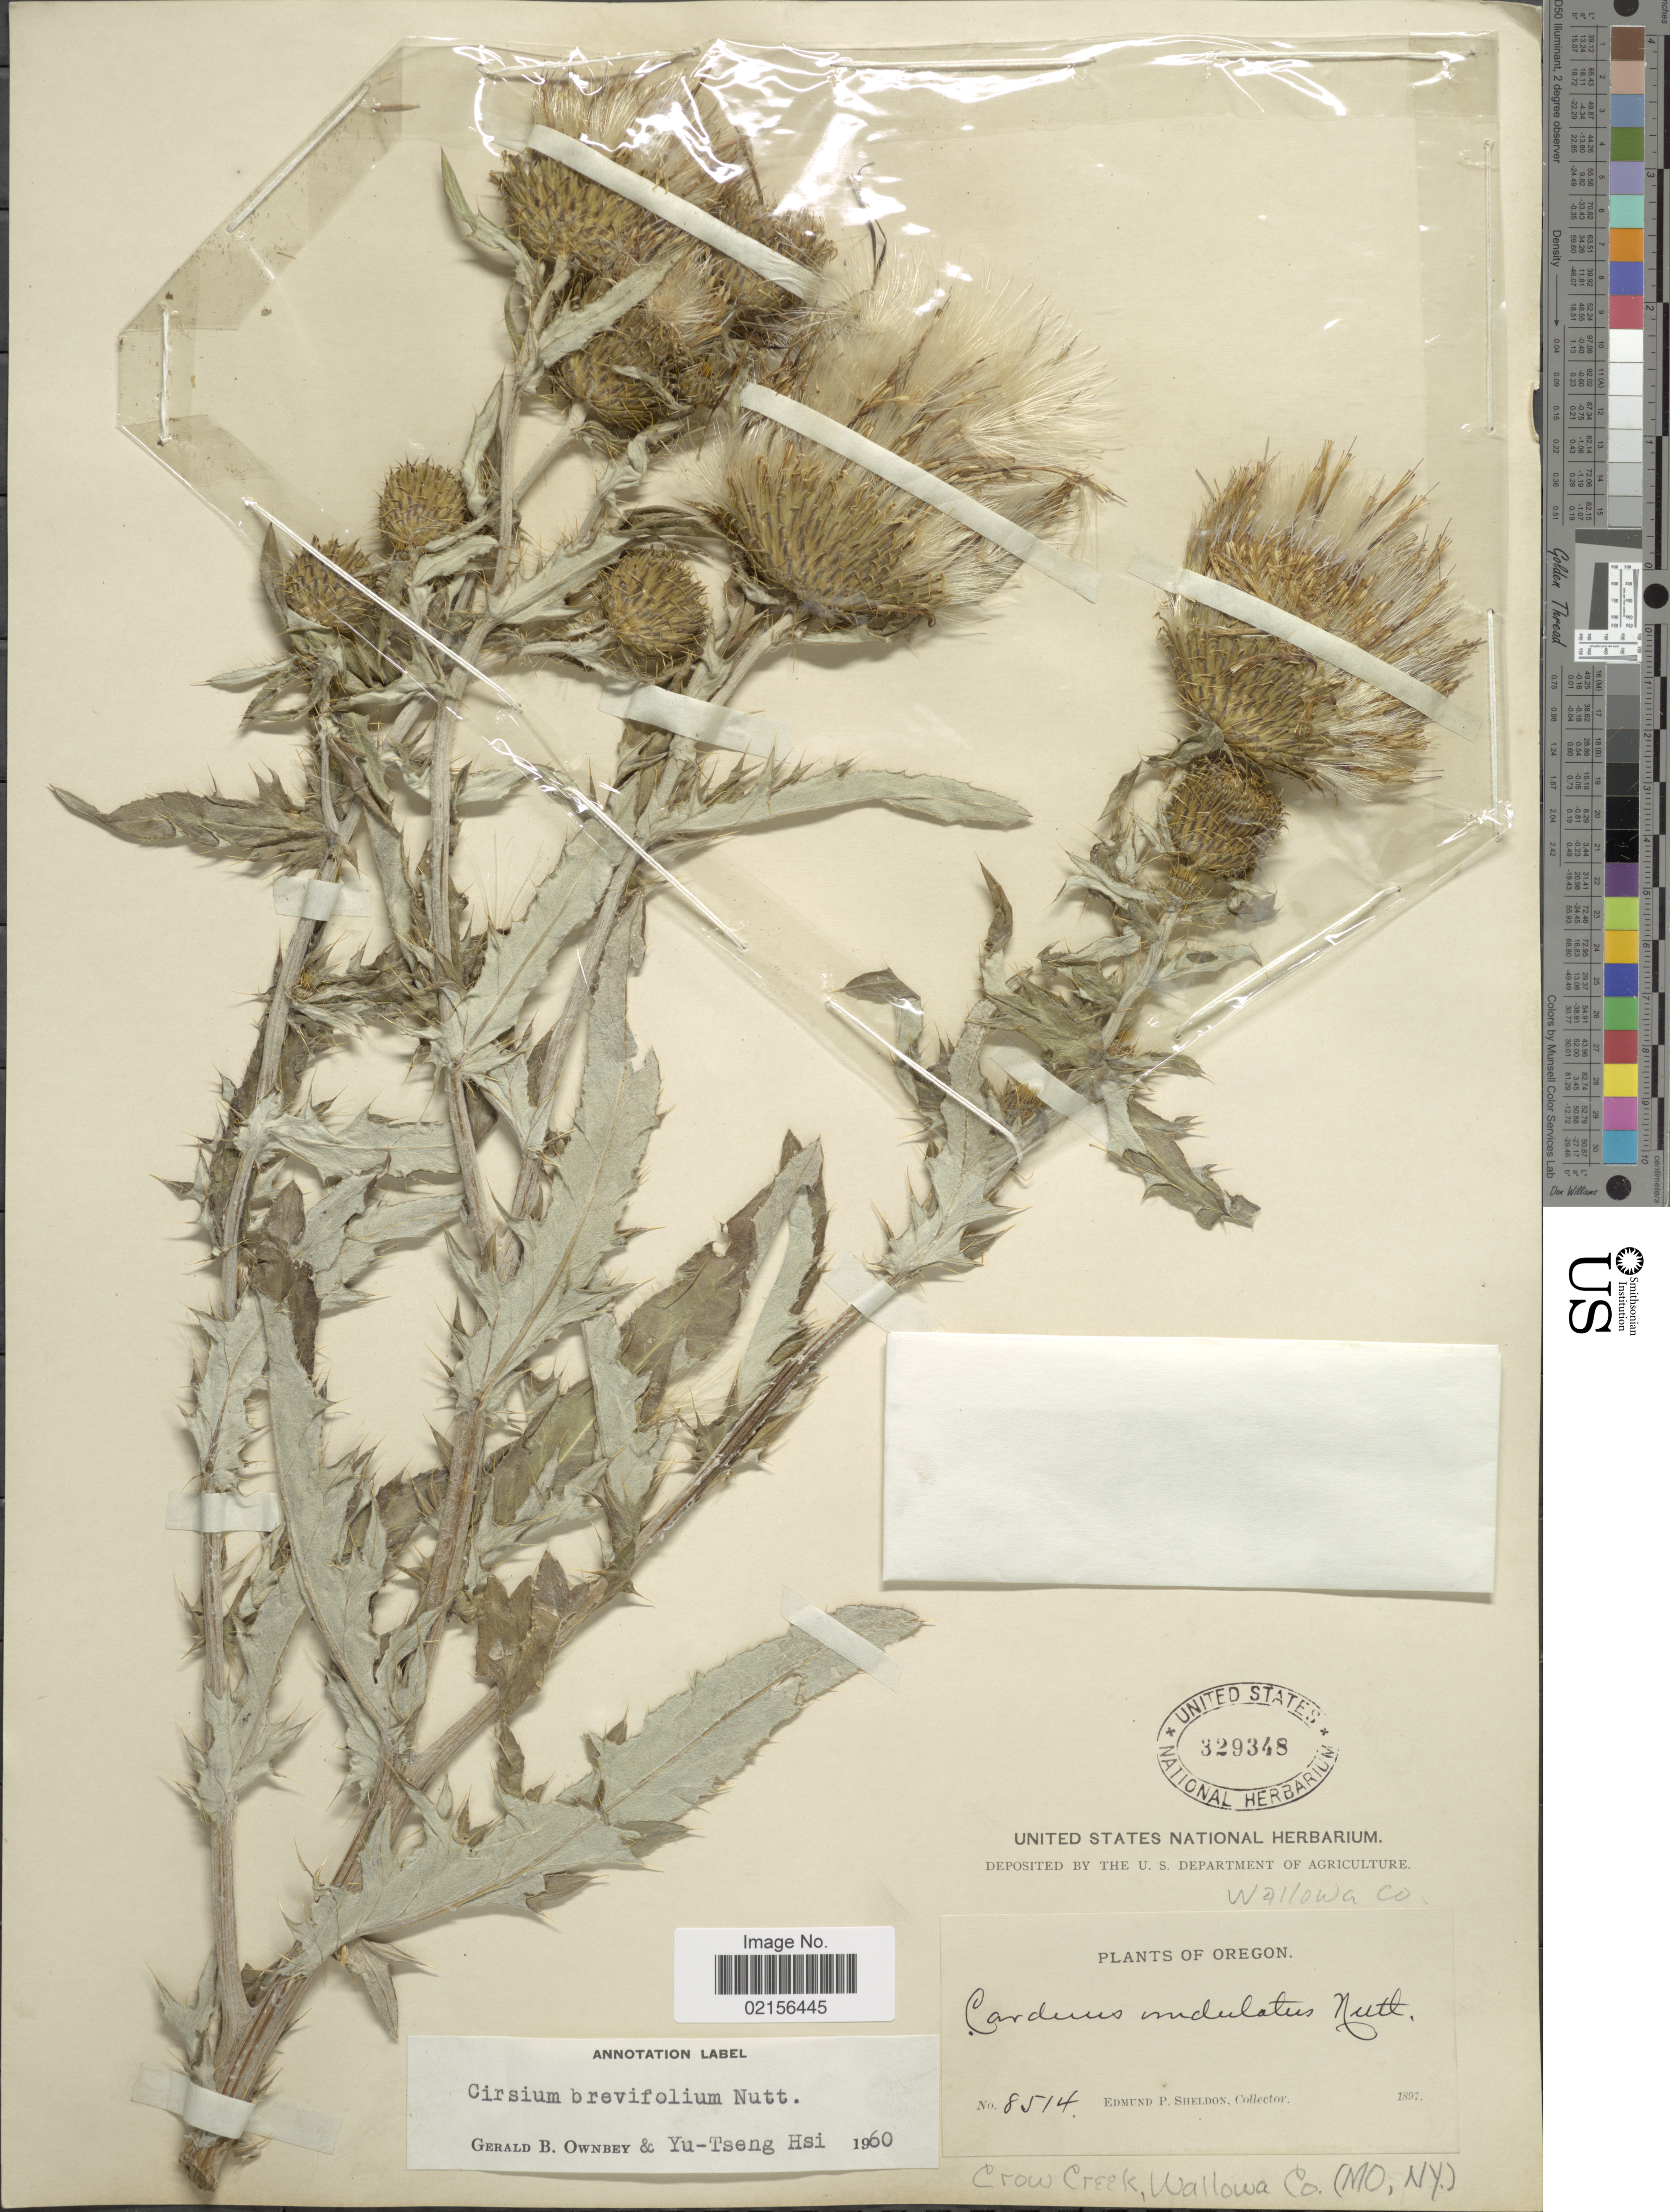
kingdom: Plantae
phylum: Tracheophyta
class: Magnoliopsida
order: Asterales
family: Asteraceae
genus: Cirsium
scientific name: Cirsium brevifolium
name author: Nutt.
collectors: E. P. Sheldon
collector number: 8514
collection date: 1897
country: United States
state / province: Oregon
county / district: Wallowa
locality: Crow Creek, Wallowa Co (MO, NY)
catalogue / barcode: US 329348